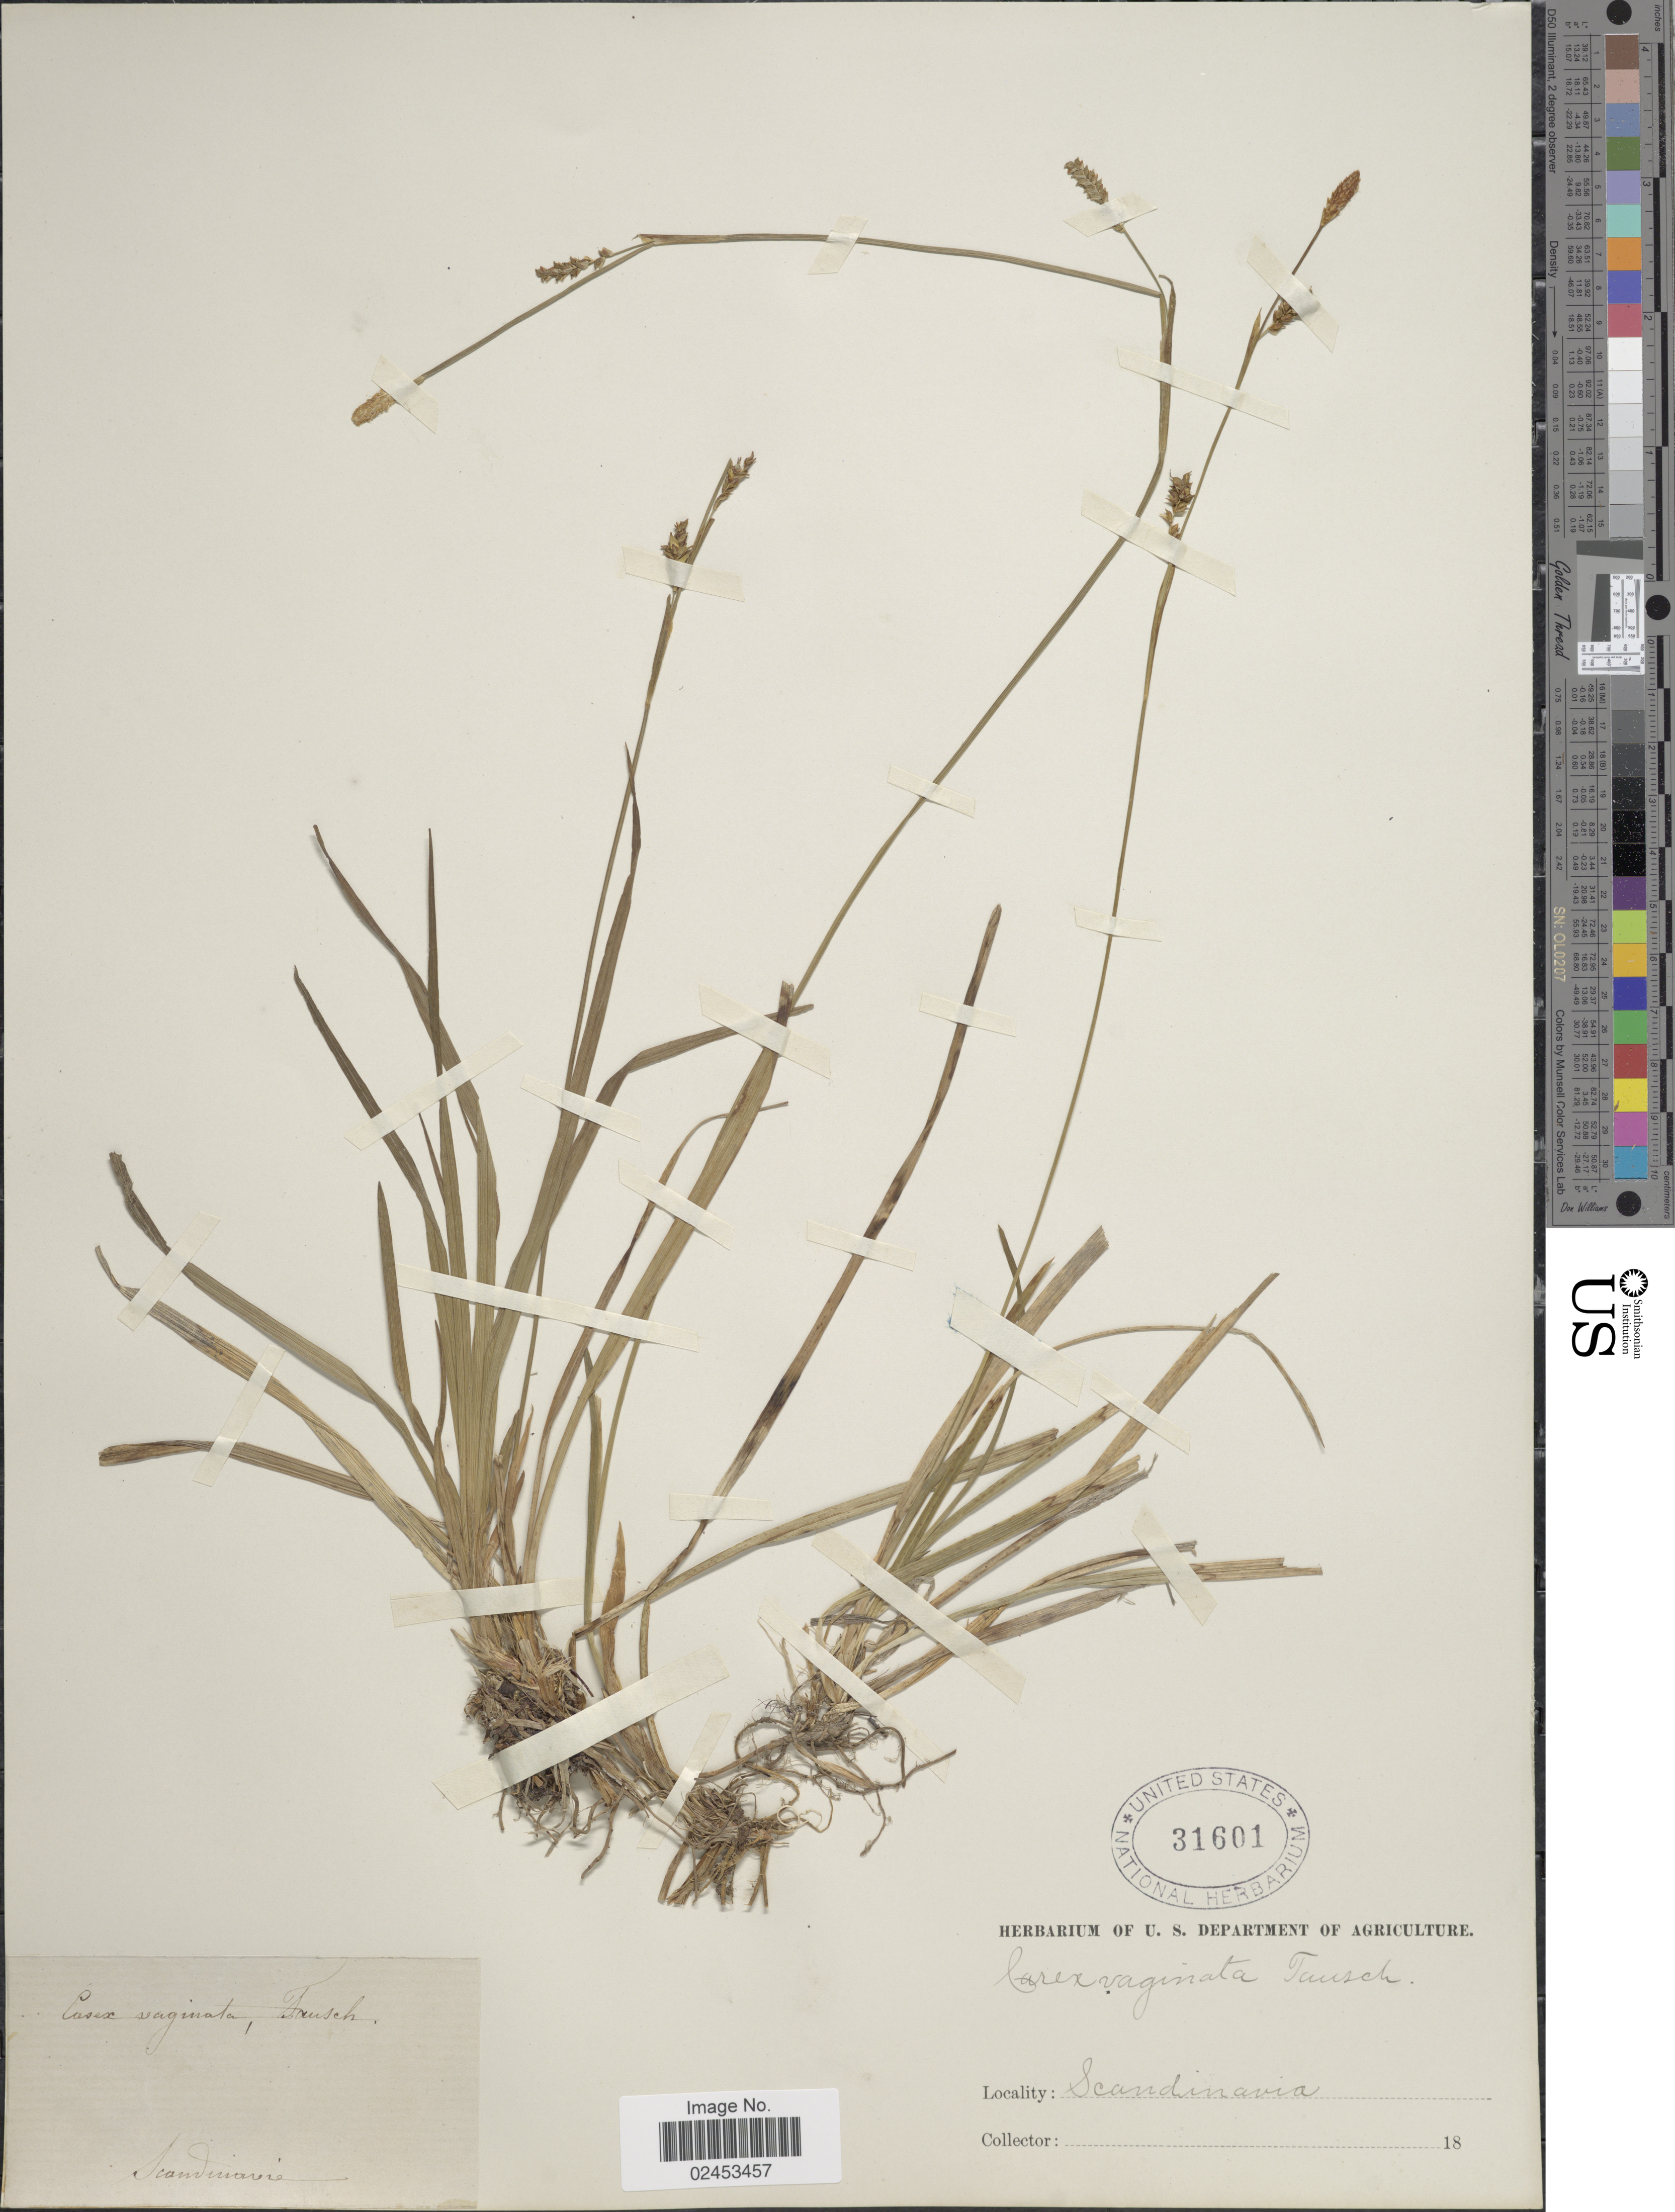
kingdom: Plantae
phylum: Tracheophyta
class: Liliopsida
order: Poales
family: Cyperaceae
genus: Carex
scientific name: Carex vaginata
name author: Tausch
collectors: ex herb. U. S. Department of Agriculture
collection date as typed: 18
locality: Scandinavia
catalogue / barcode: US 31601